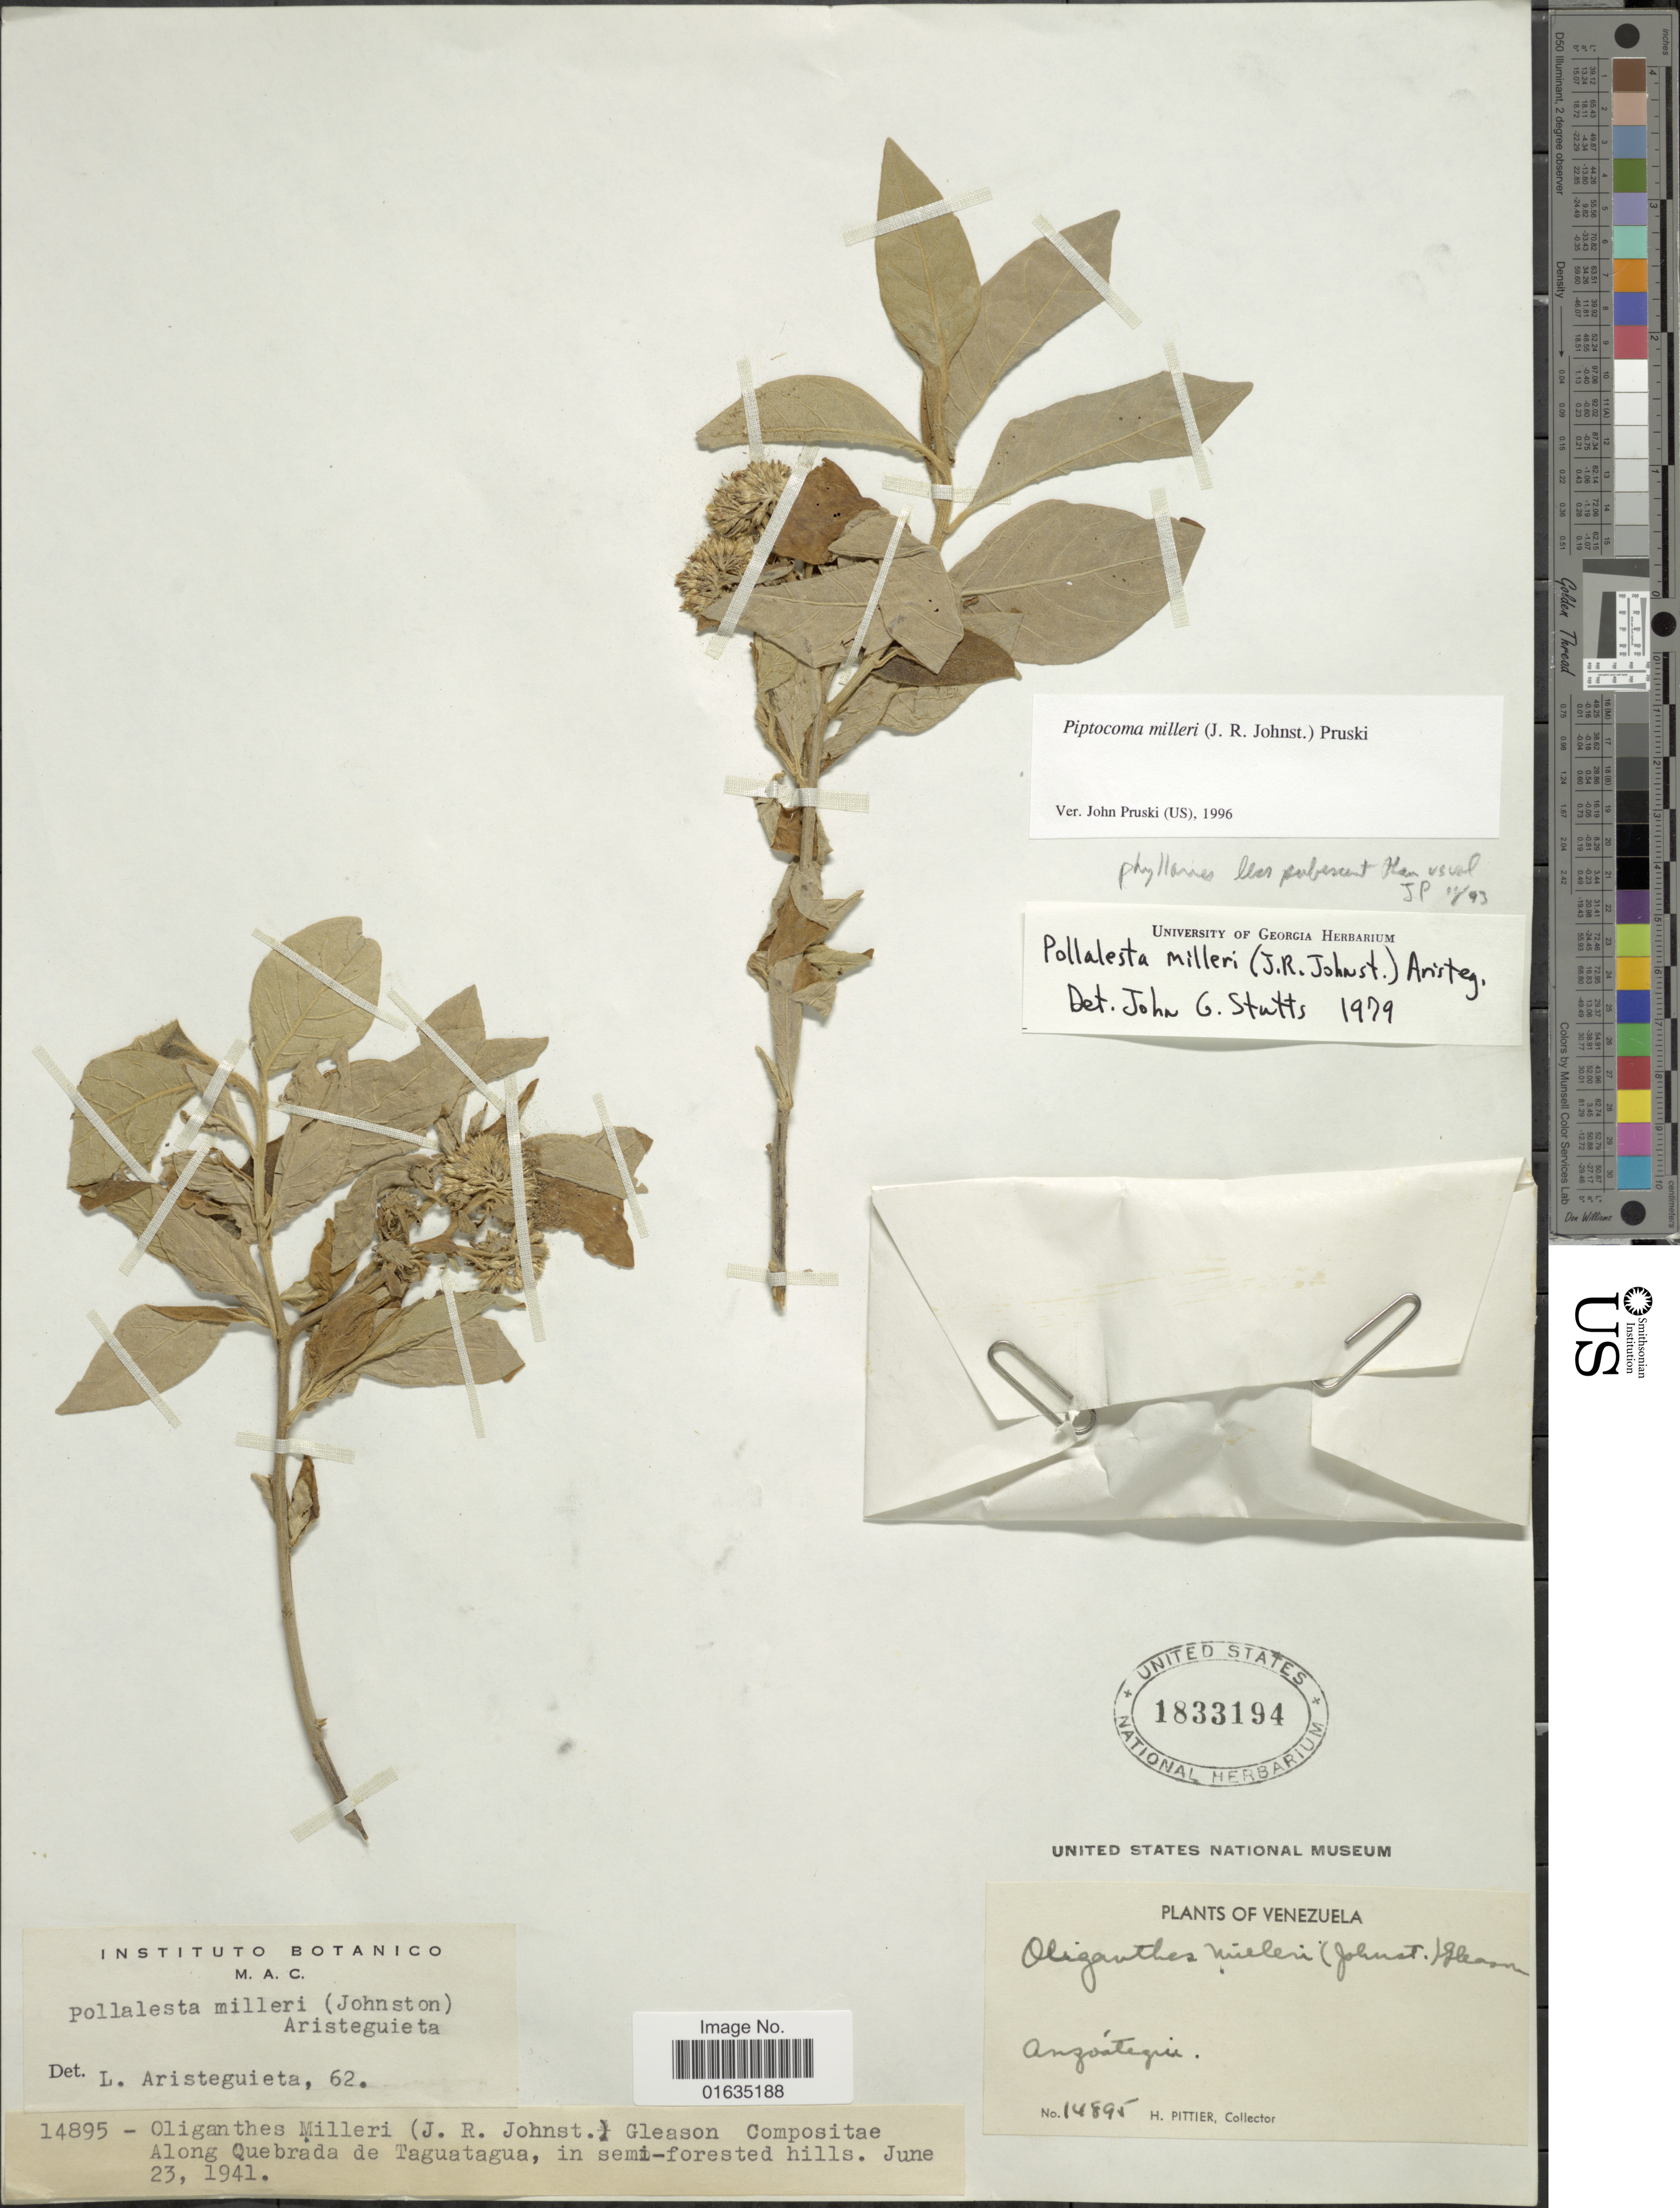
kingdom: Plantae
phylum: Tracheophyta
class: Magnoliopsida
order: Asterales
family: Asteraceae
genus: Piptocoma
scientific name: Piptocoma milleri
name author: (J.R. Johnst.) Pruski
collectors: H. F. Pittier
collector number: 14895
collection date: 1941-06-23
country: Venezuela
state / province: Anzoategui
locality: Along Quebrada de Taguatagua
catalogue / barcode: US 1833194